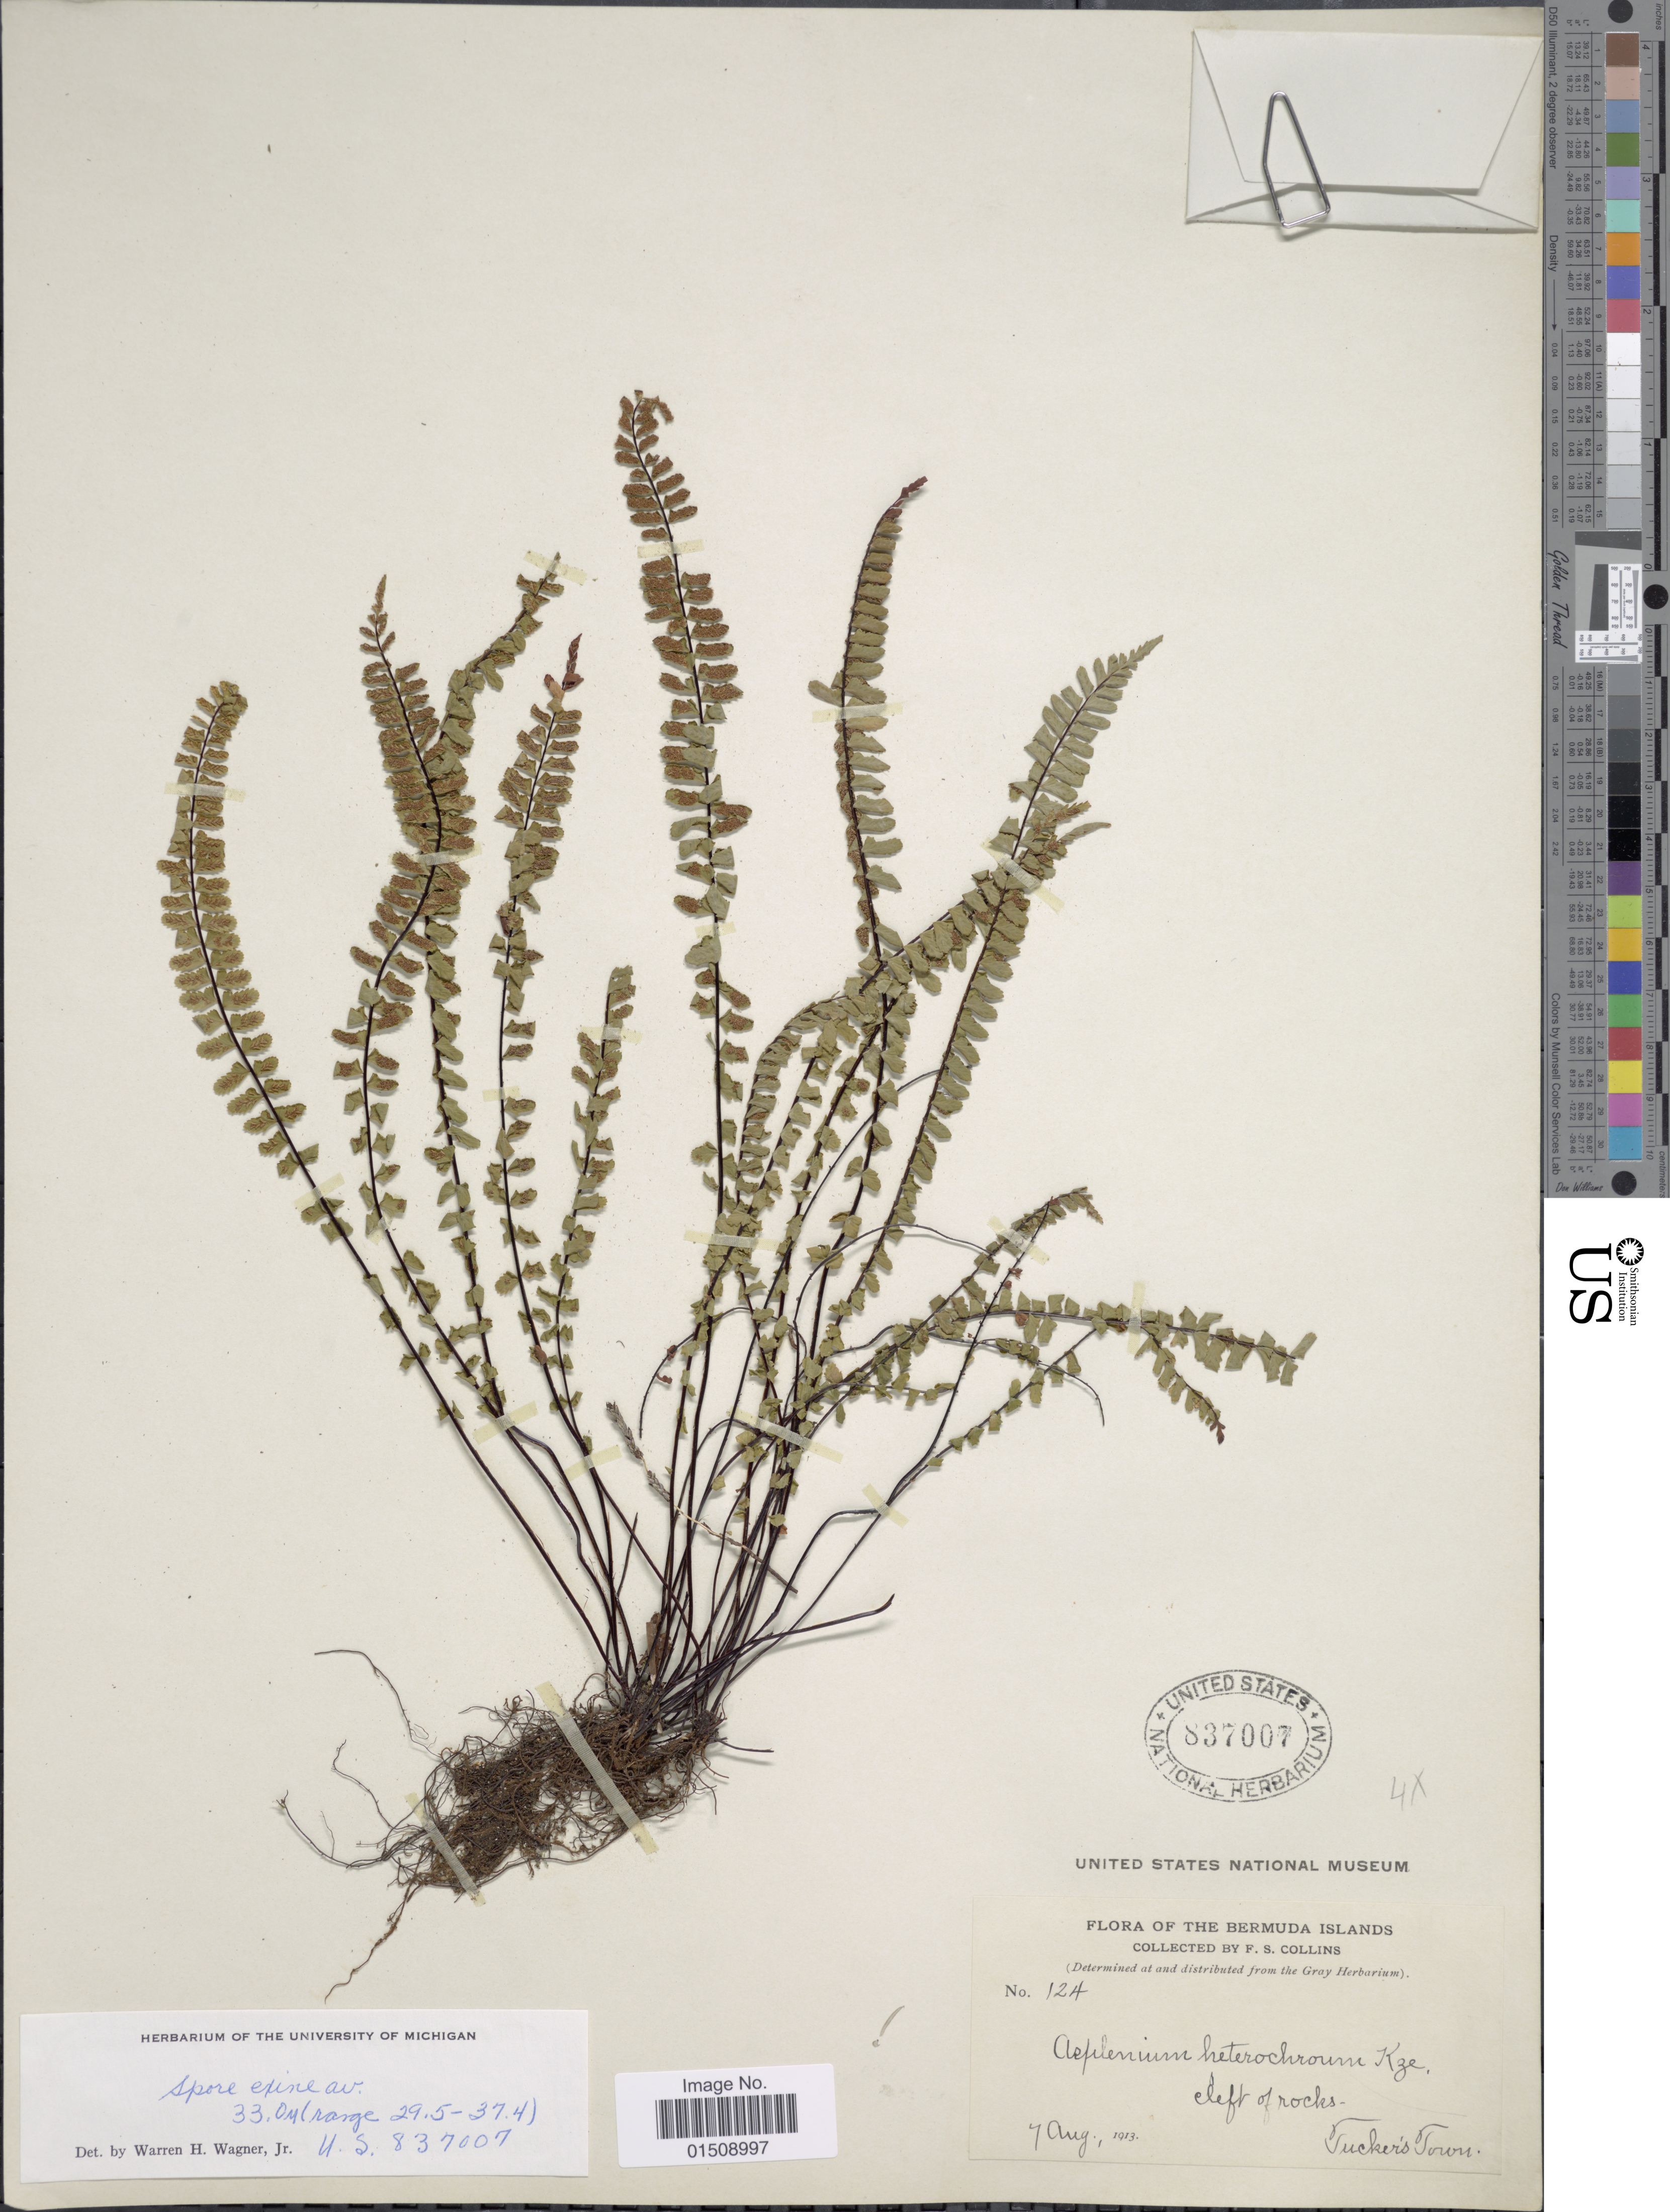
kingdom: Plantae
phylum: Tracheophyta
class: Polypodiopsida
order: Polypodiales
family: Aspleniaceae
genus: Asplenium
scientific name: Asplenium heterochroum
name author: Kunze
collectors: F. Collins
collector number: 124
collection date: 1913-08-07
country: Bermuda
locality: The Bermuda Islands, Tucker's Town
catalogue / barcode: US 837007